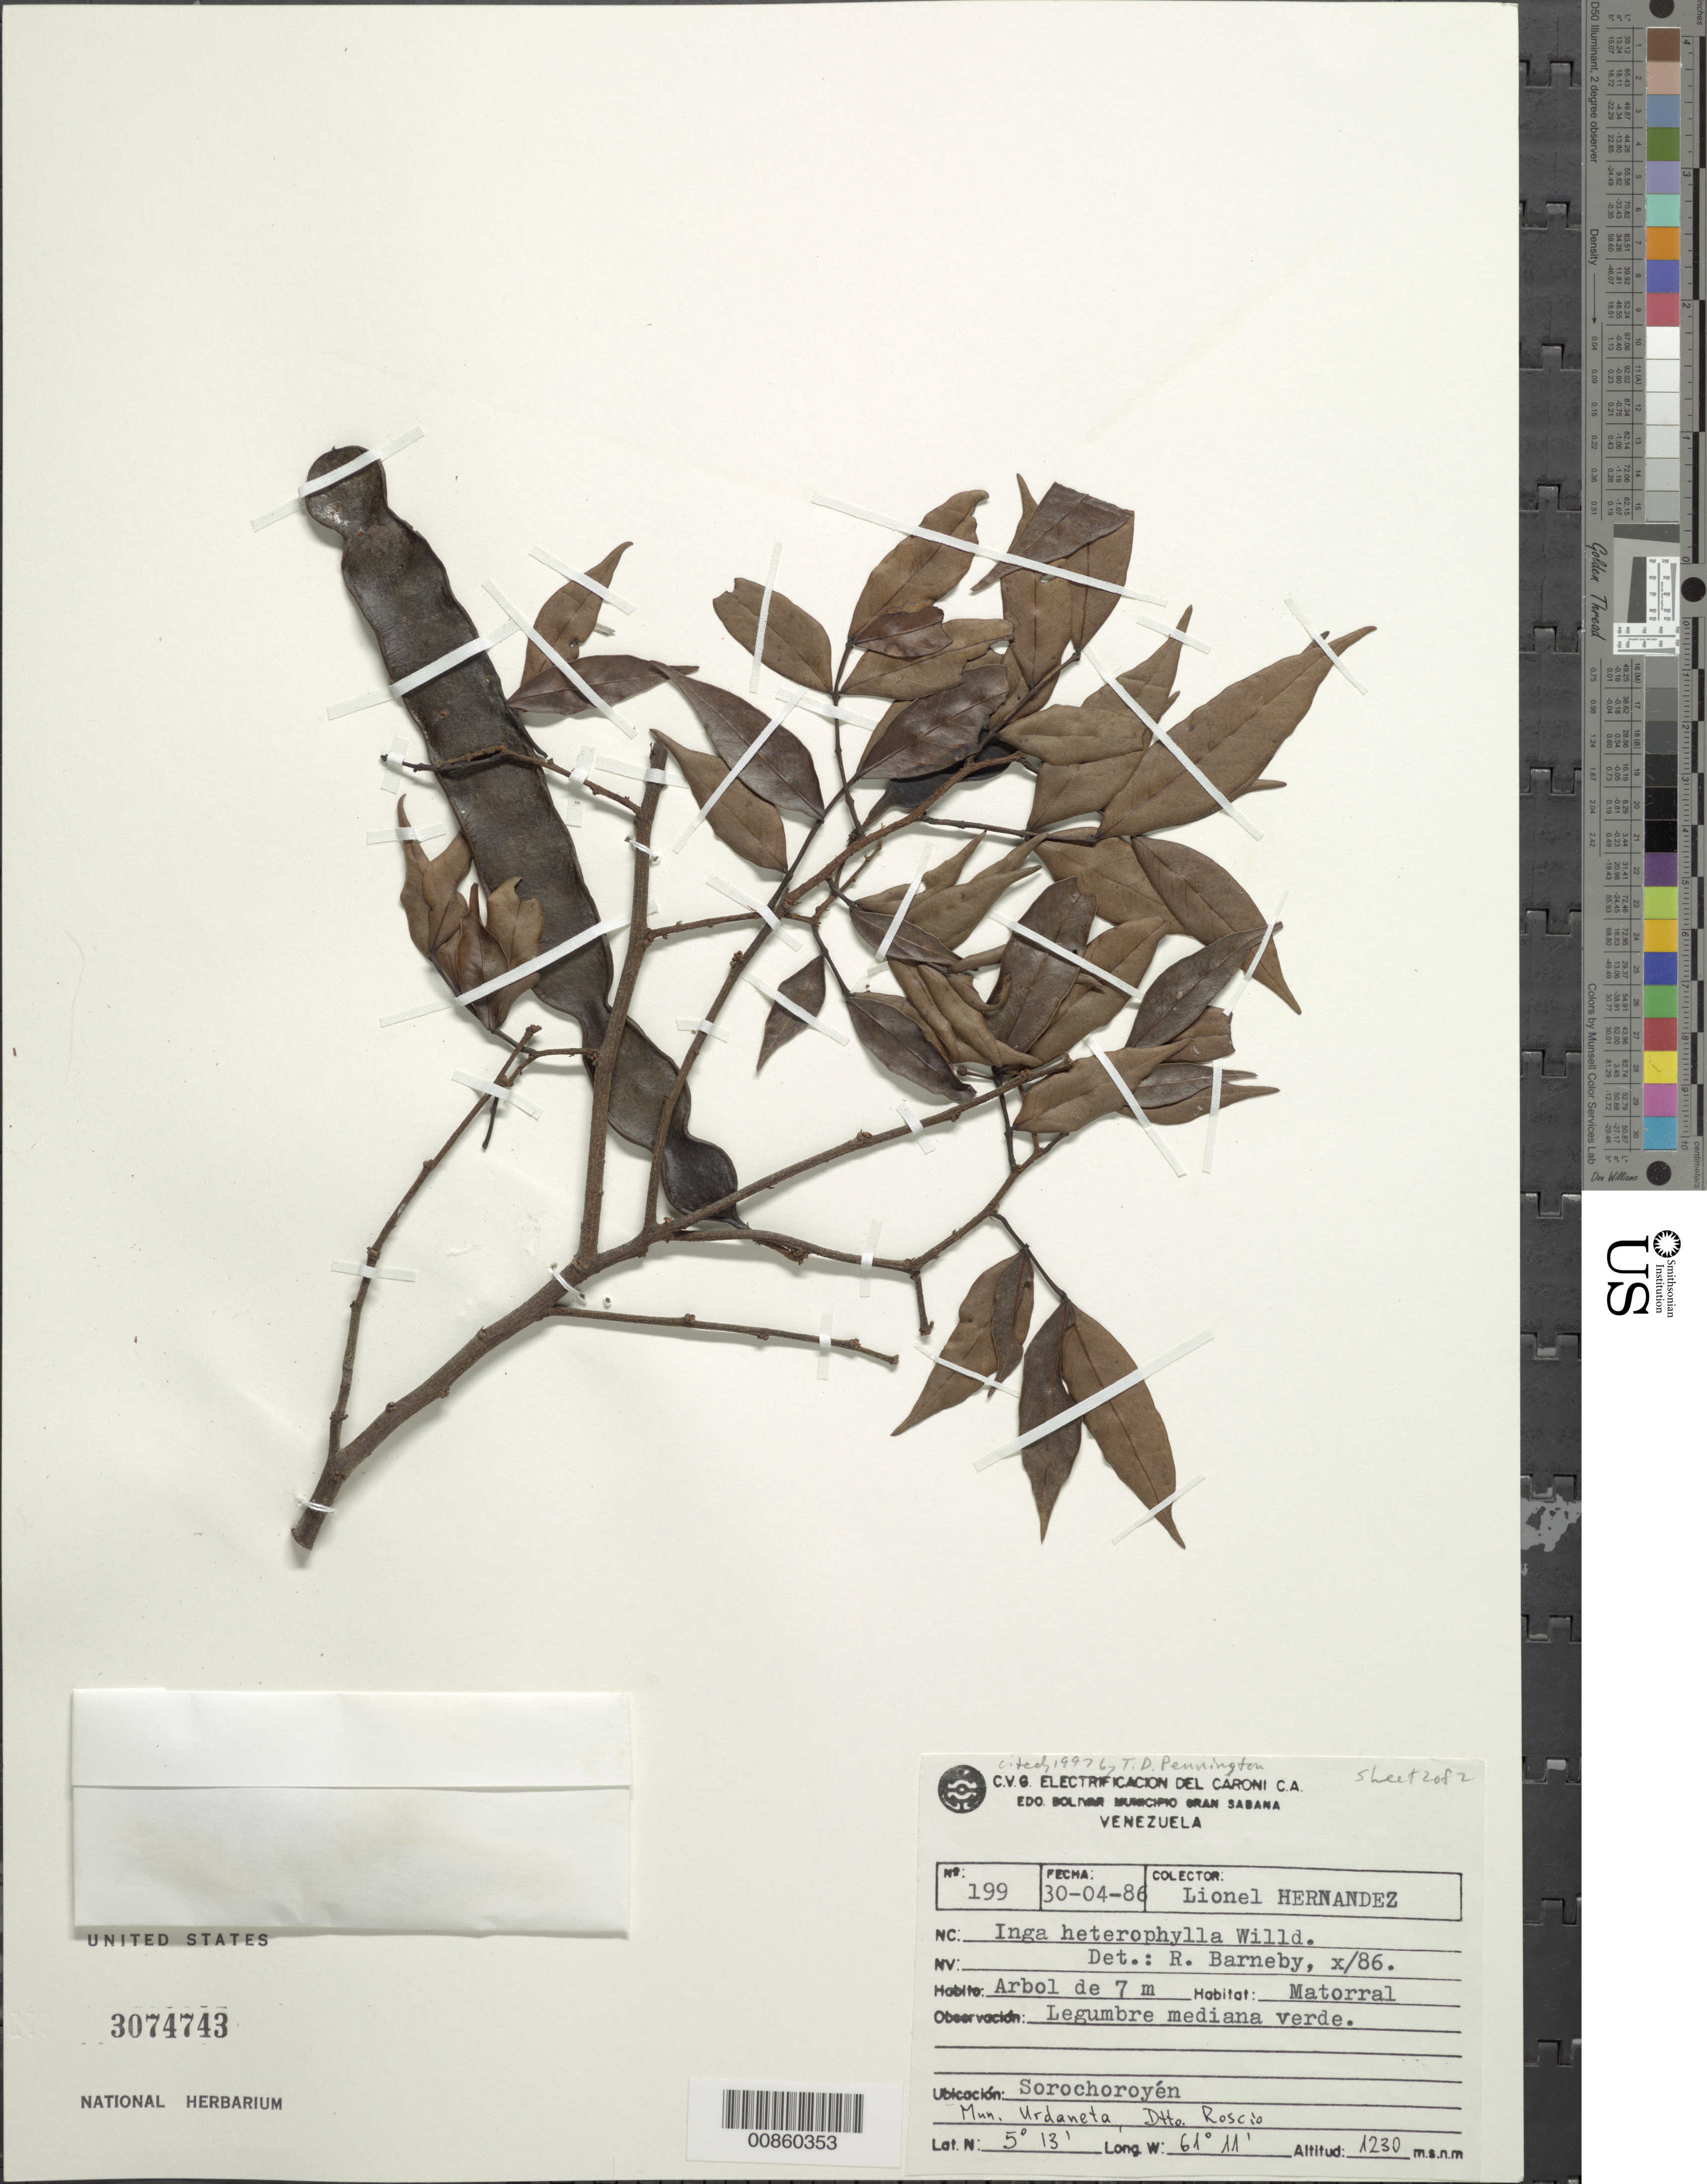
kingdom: Plantae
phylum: Tracheophyta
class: Magnoliopsida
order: Fabales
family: Fabaceae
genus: Inga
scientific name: Inga heterophylla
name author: Willd.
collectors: L. Hernández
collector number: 199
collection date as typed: Transcribed d/m/y: 30/4/86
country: Venezuela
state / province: Bolivar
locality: Edo. Bolivar municipio Gran Sabana. Sorochoroyén. Mun. Urdaneta, Dtto. Roscío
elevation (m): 1230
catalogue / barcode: US 3074743